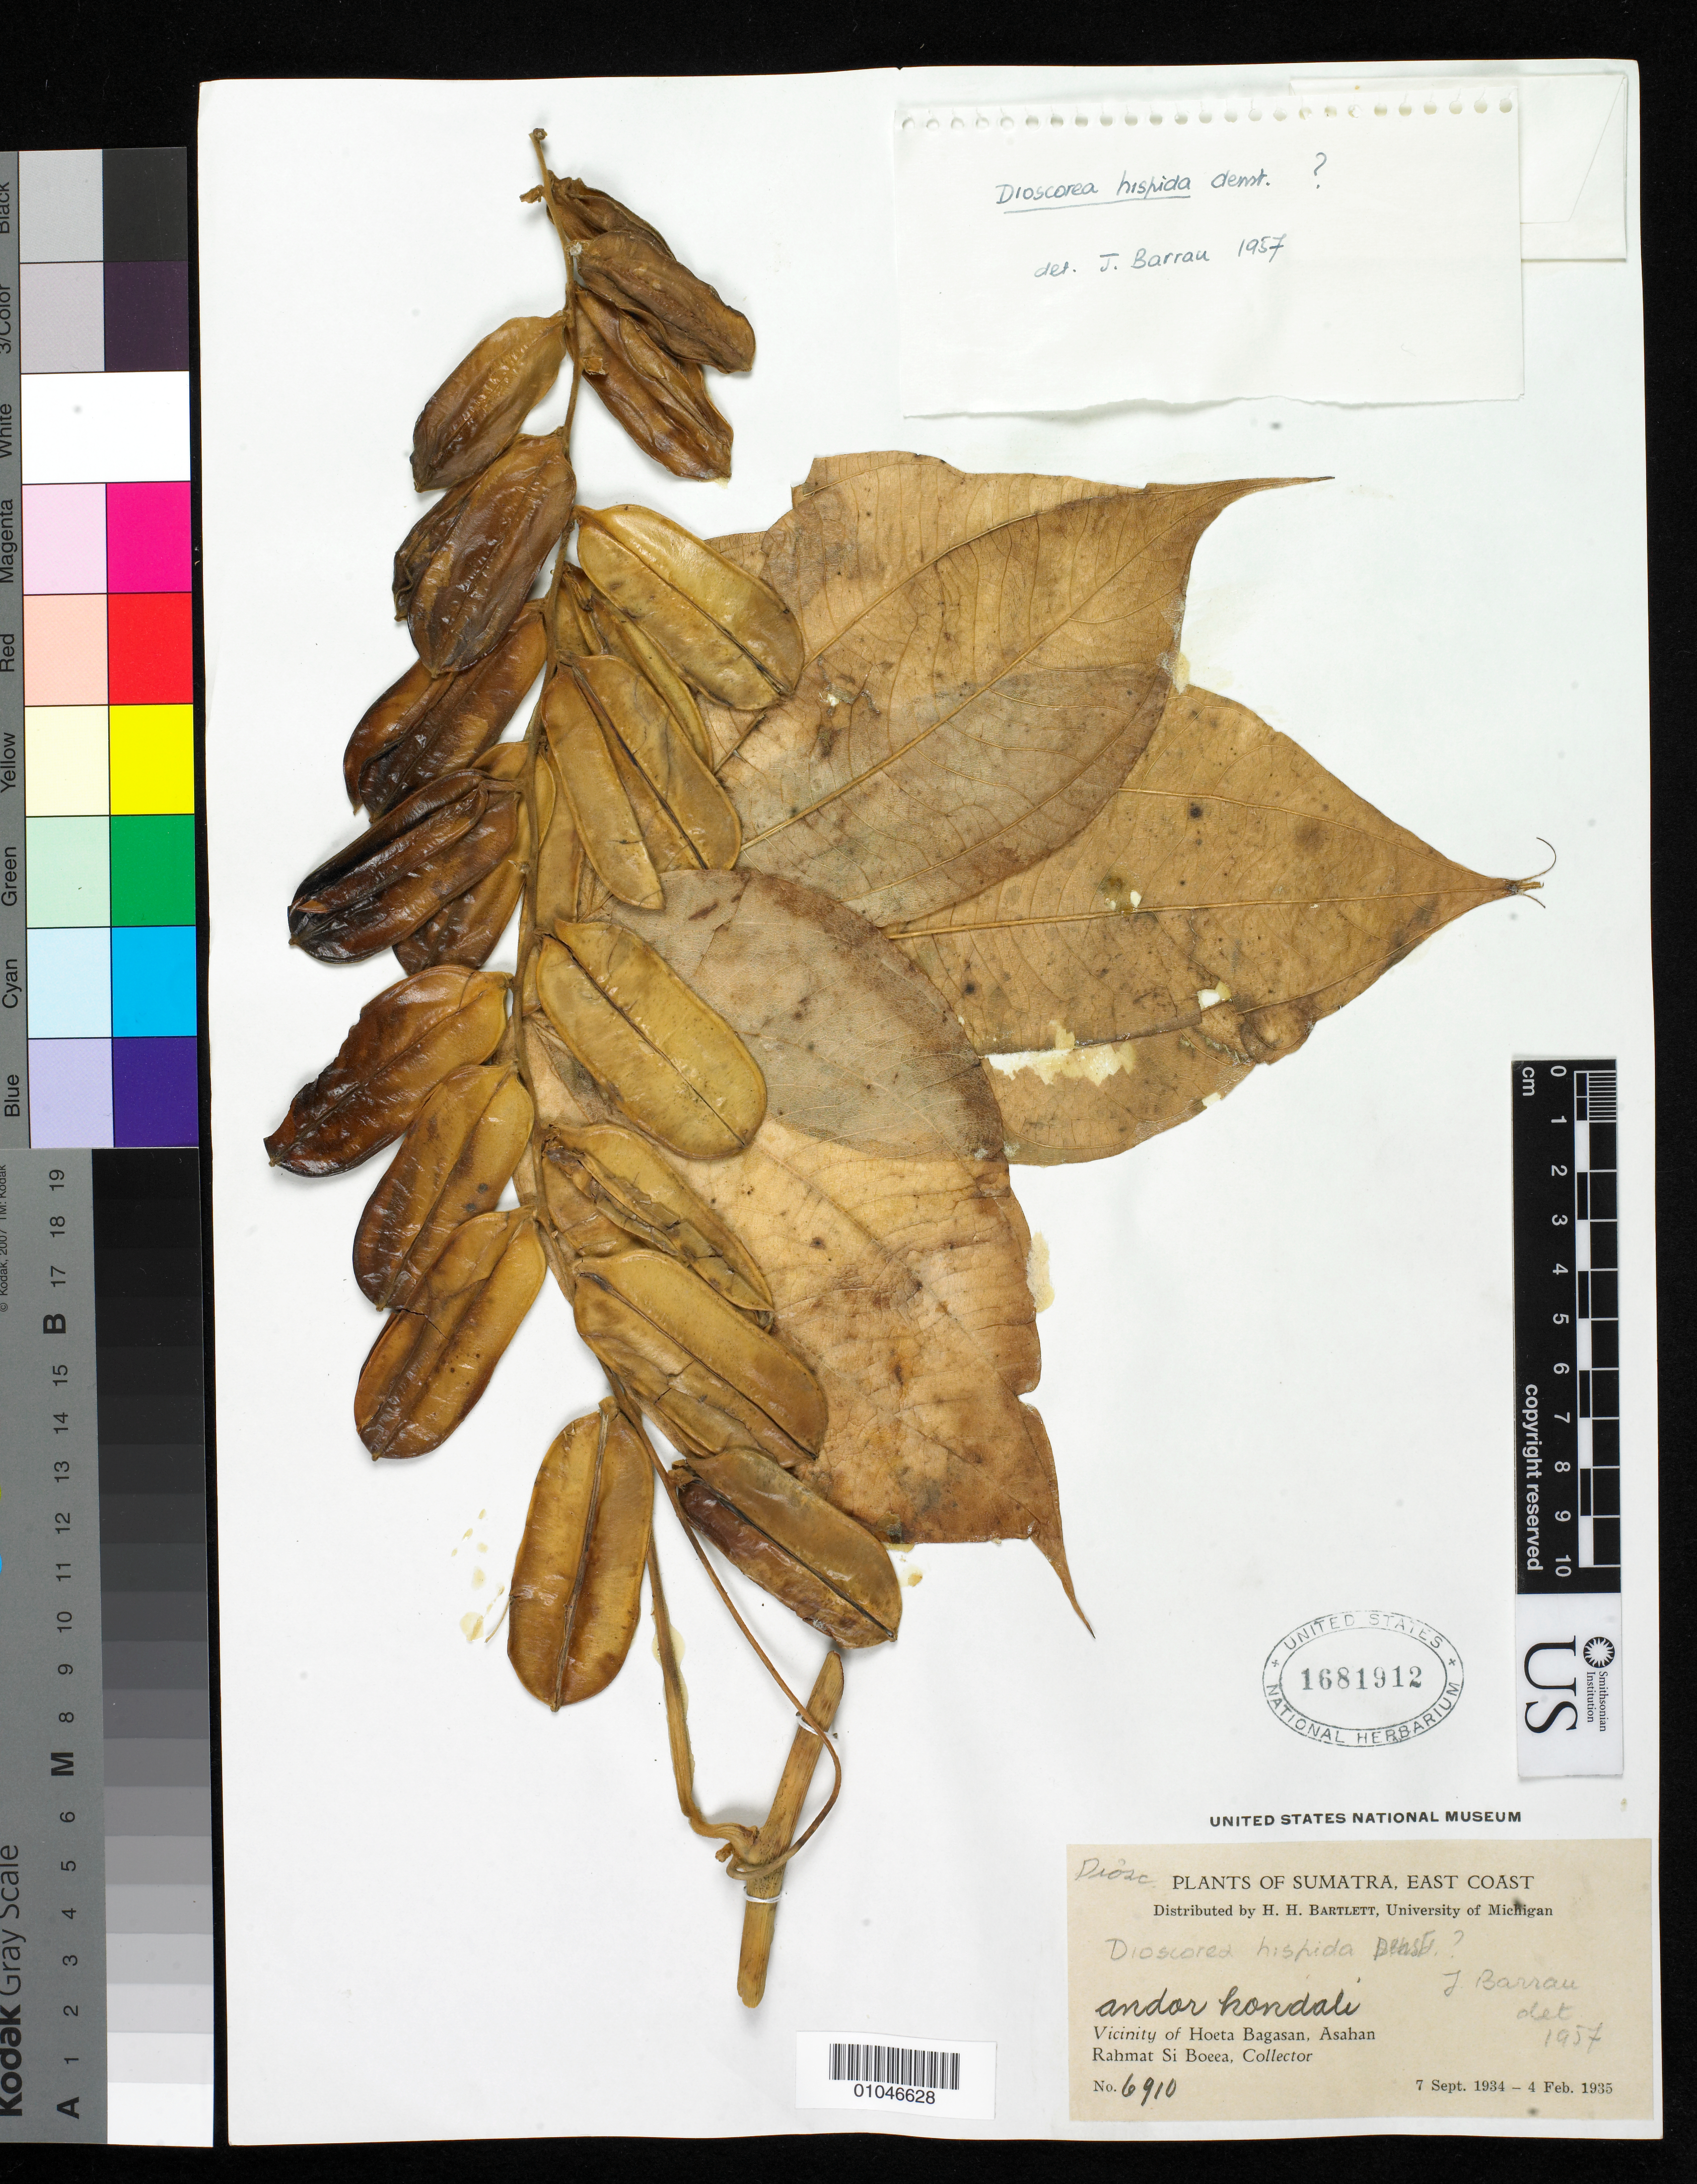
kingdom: Plantae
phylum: Tracheophyta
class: Liliopsida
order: Dioscoreales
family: Dioscoreaceae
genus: Dioscorea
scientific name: Dioscorea hispida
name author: Dennst.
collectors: Rahmat Si Boeea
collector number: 6910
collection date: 1934-09-07/1935-02-04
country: Indonesia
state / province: Sumatra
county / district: Sumatera Utara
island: Sumatra I.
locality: (East Coast) vicinity of Hoeta Bagasan, Asahan, Sumatra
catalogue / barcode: US 1681912